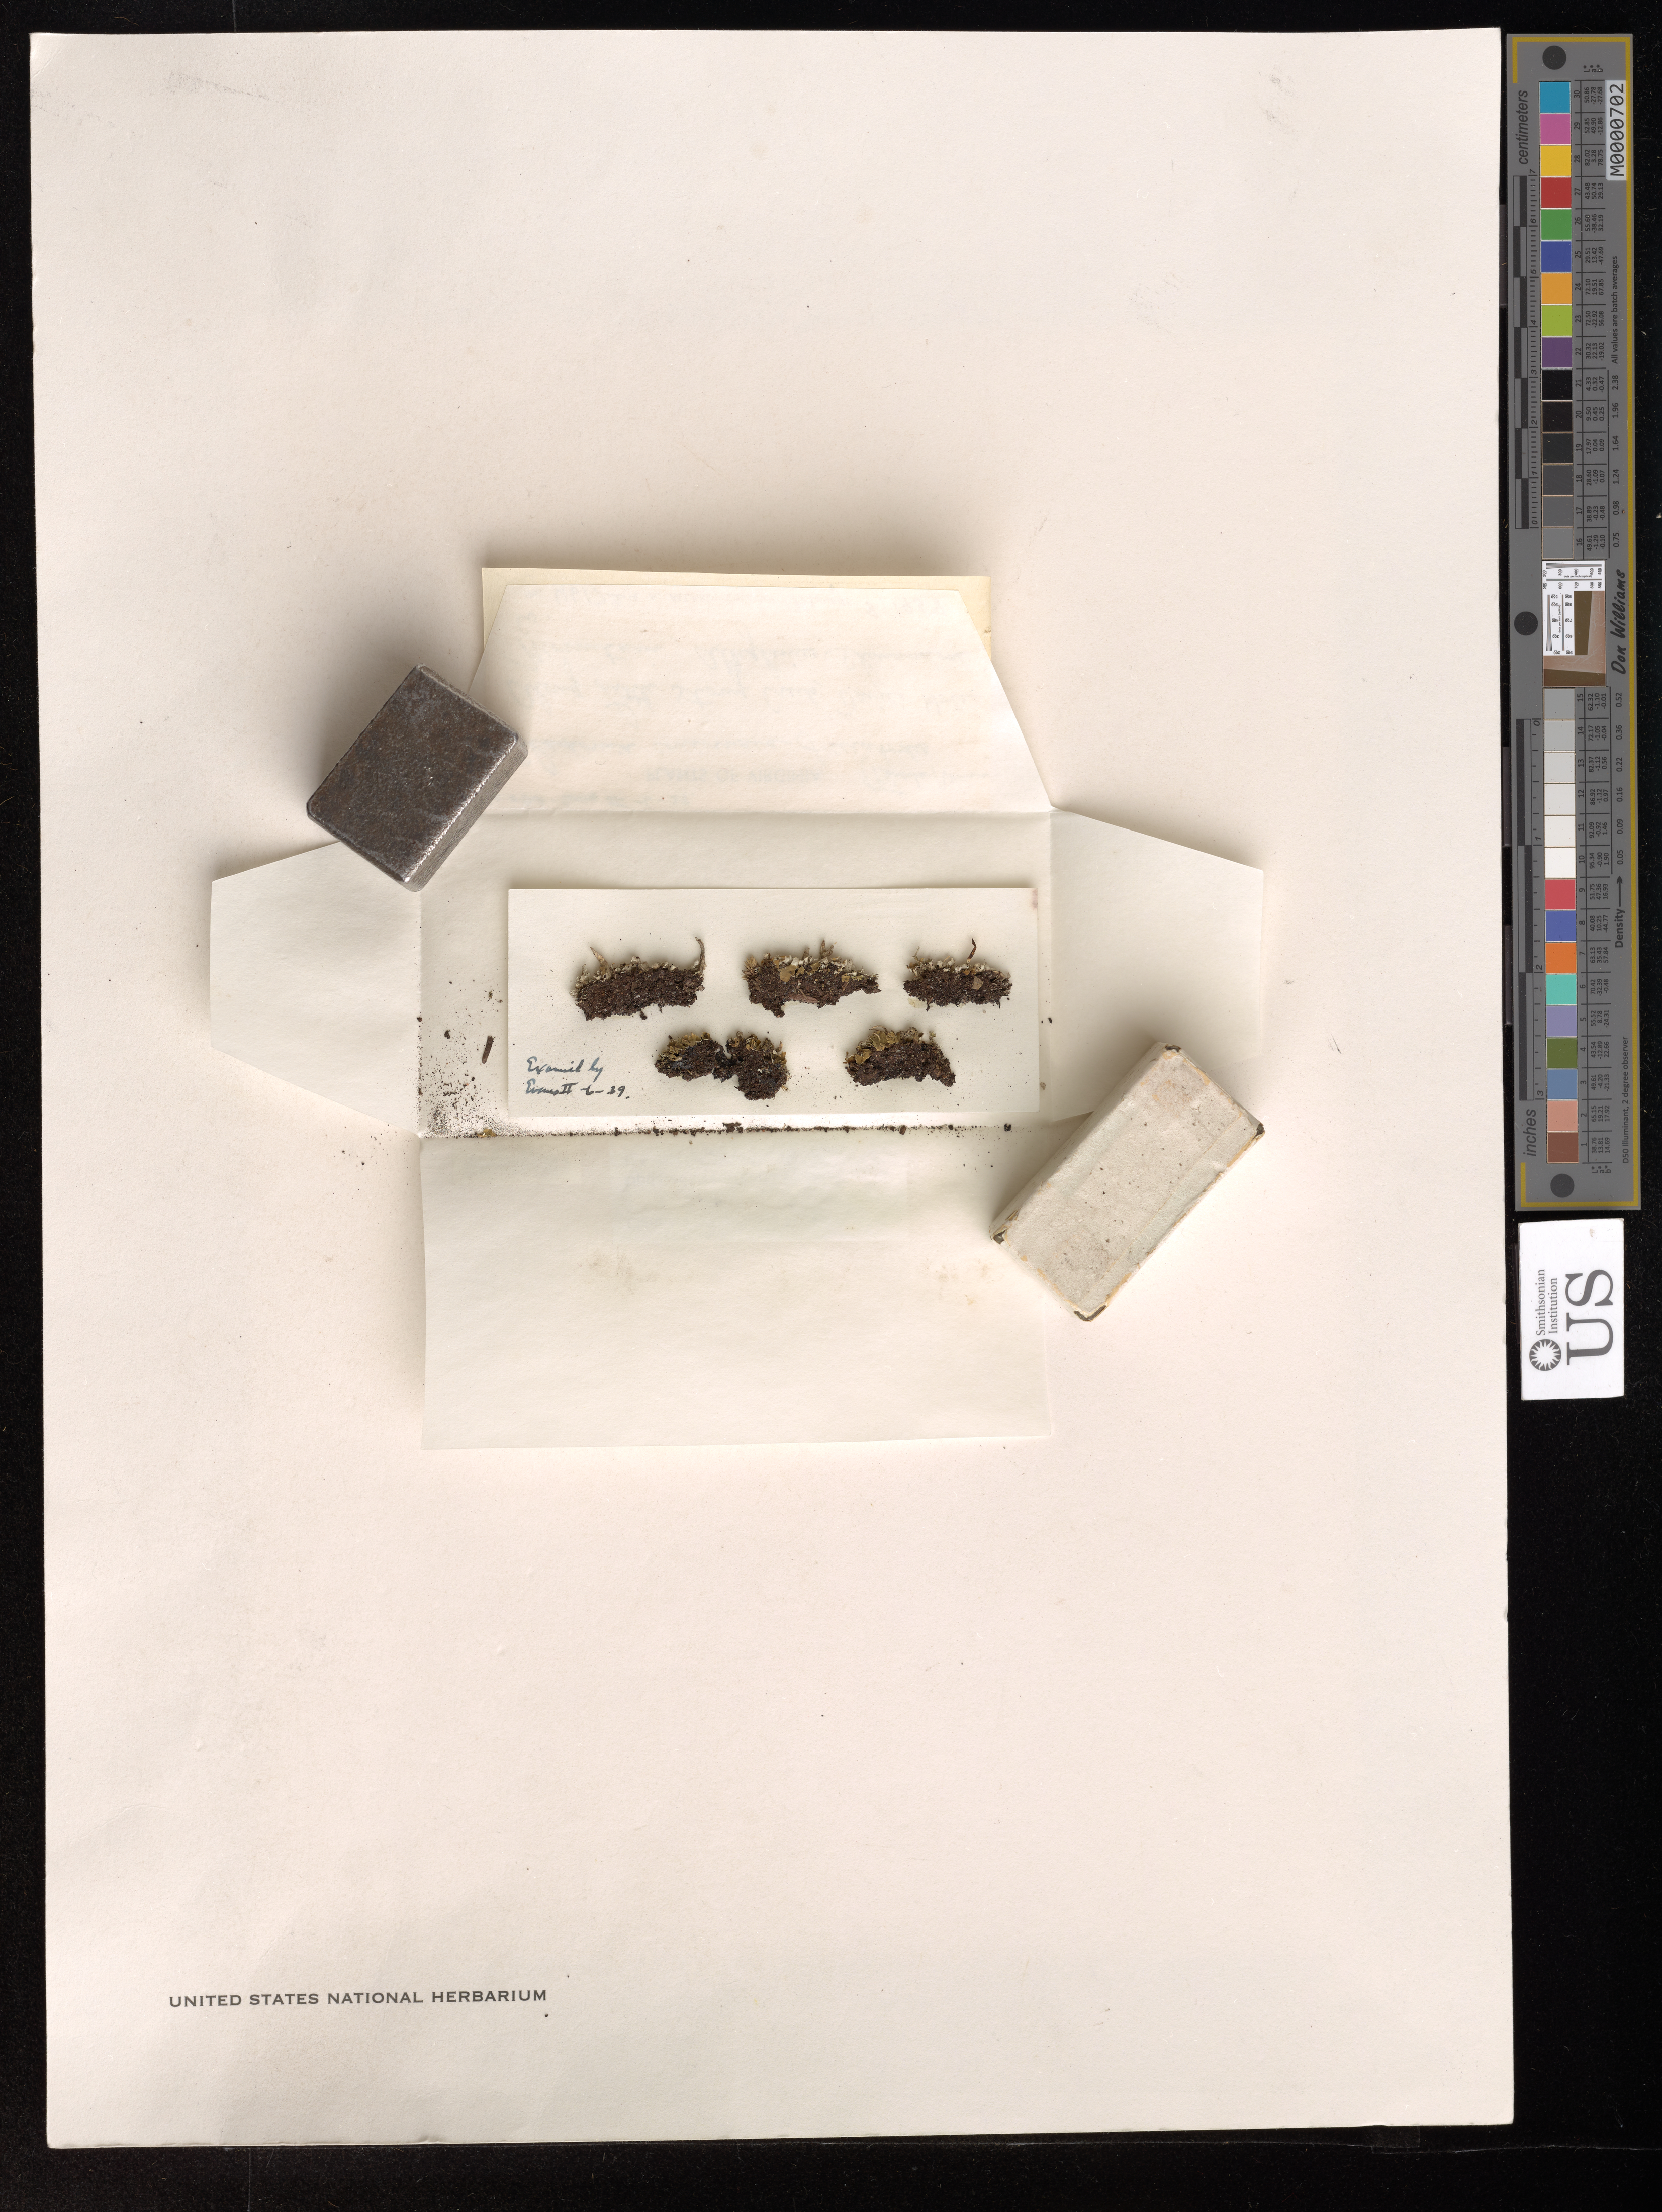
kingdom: Fungi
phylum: Ascomycota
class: Lecanoromycetes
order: Lecanorales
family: Cladoniaceae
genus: Cladonia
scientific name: Cladonia ochrochlora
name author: Flörke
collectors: H. A. Allard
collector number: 46173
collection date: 1938-05-08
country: United States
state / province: Virginia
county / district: Shenandoah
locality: Little Stony Creek Devils Hole Mt., Alleghenies